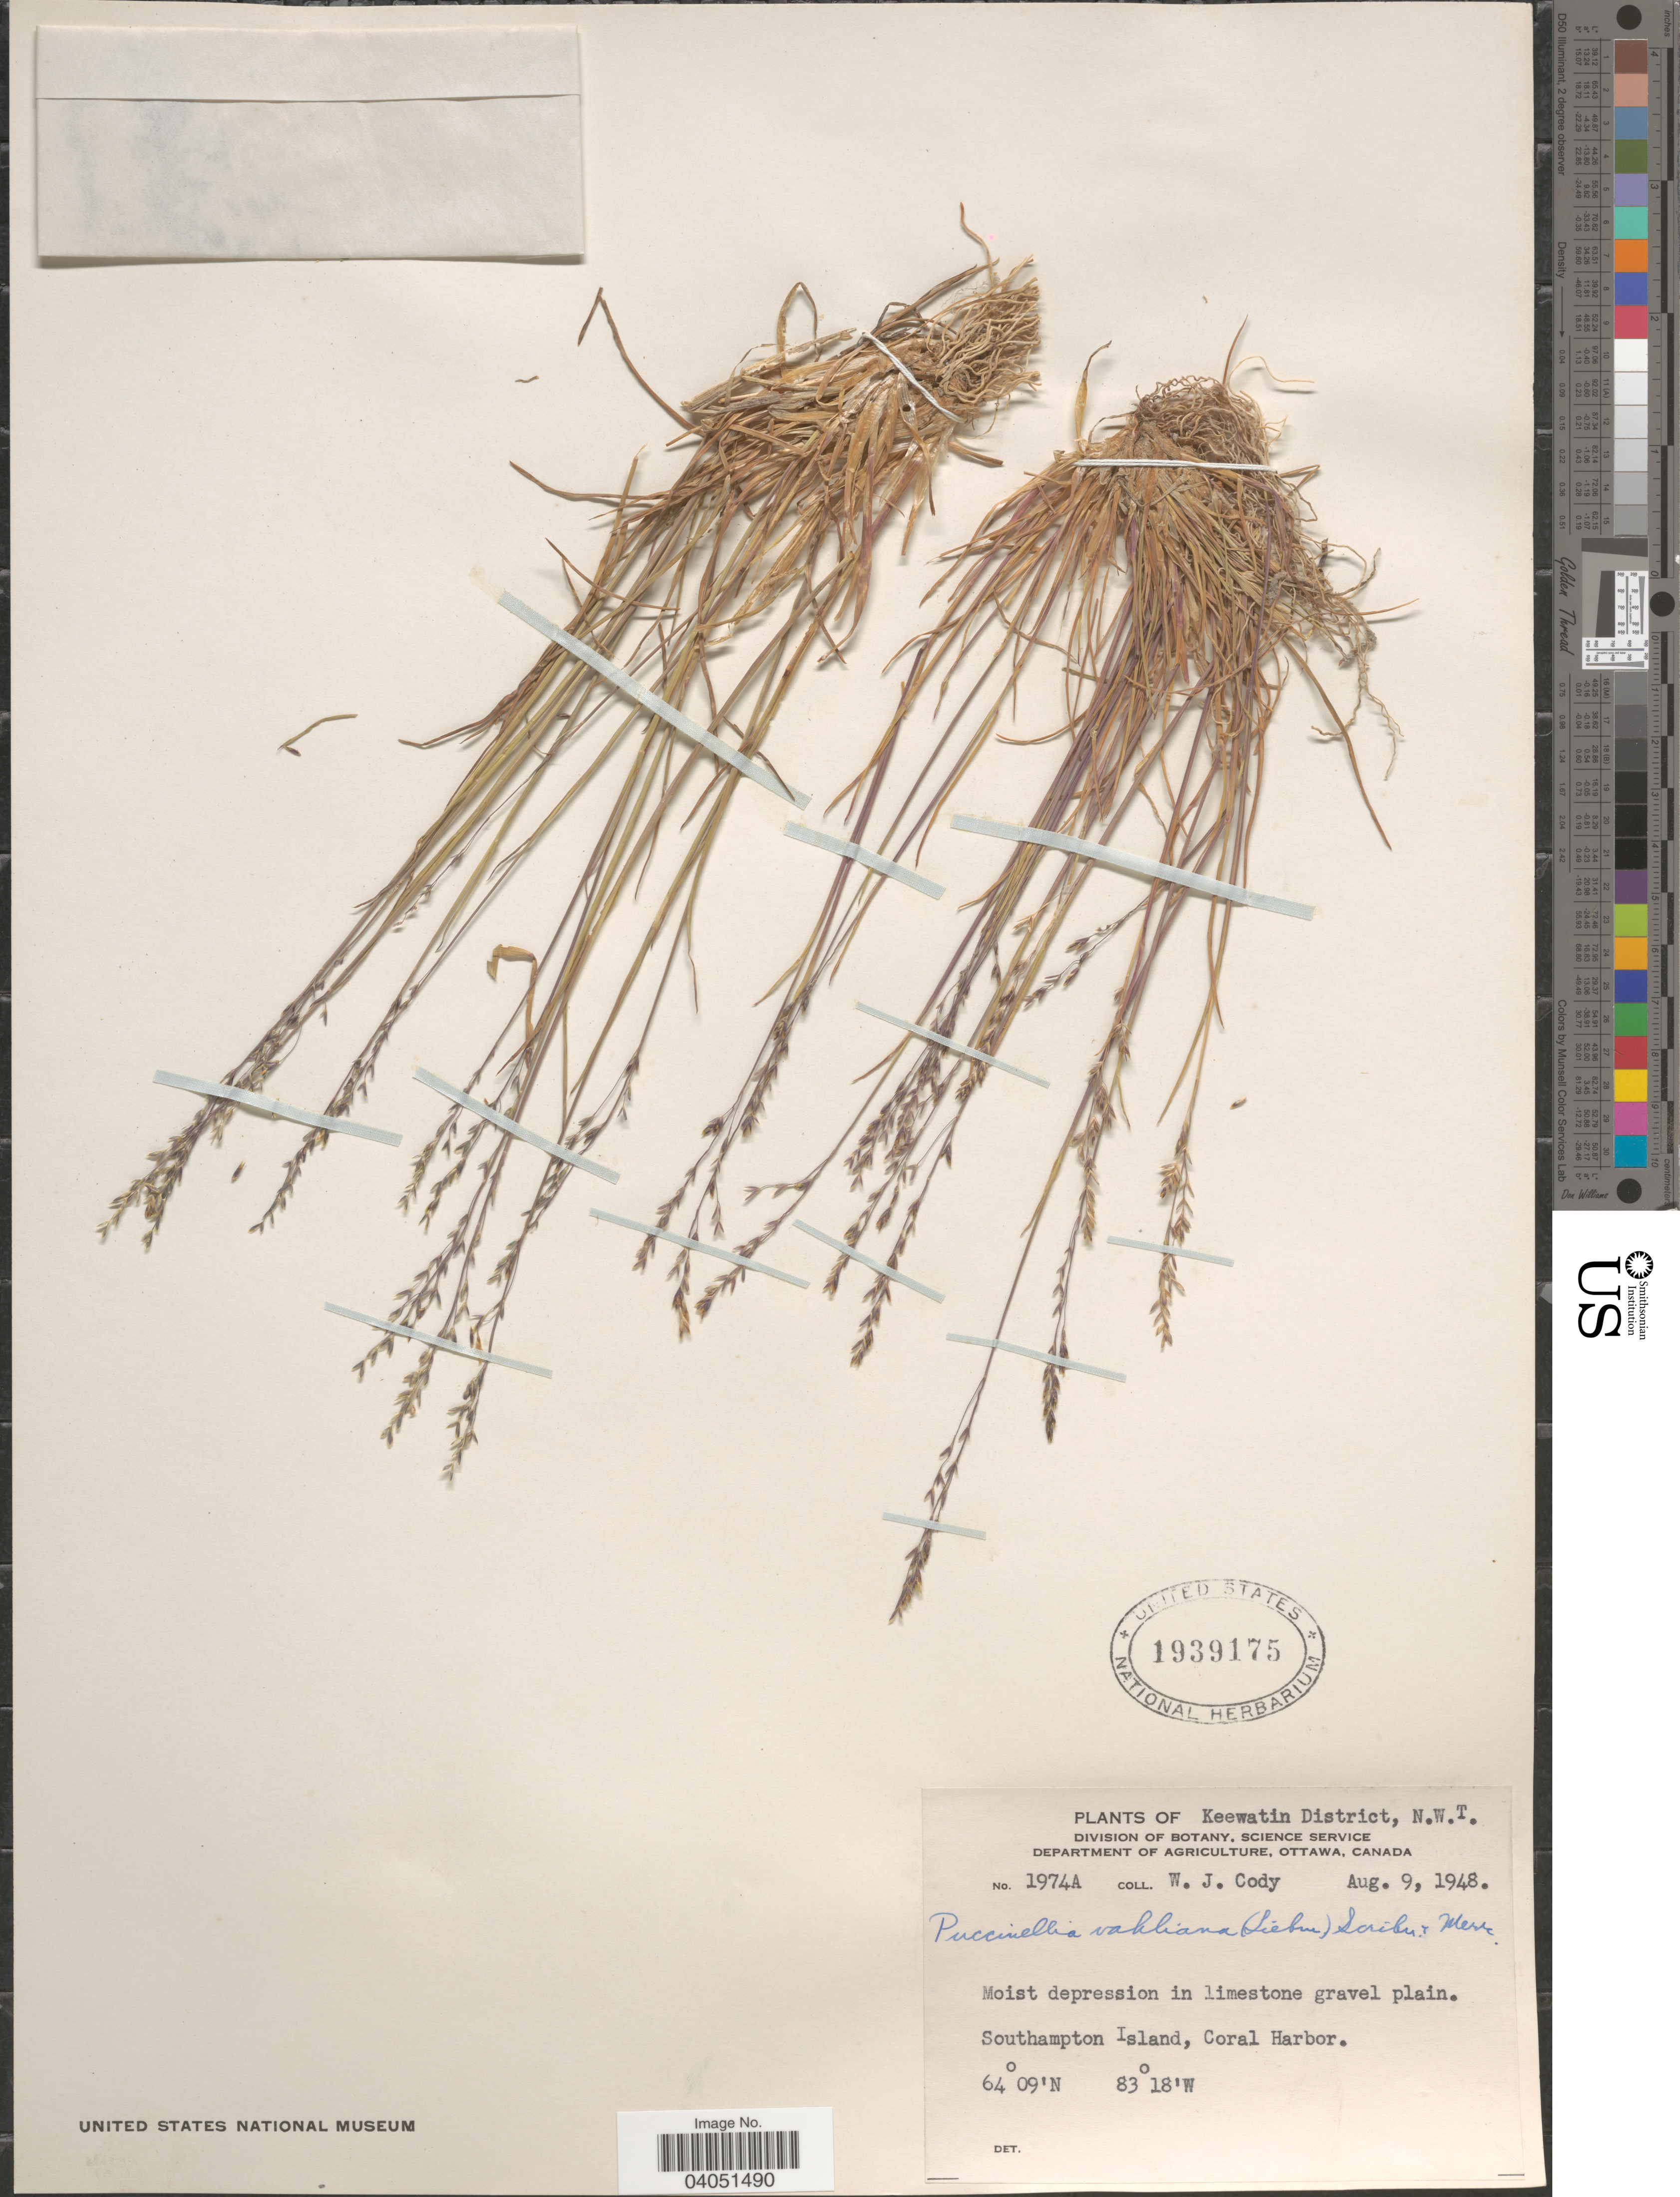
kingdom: Plantae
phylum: Tracheophyta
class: Liliopsida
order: Poales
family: Poaceae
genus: Puccinellia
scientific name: Puccinellia vahliana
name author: (Lange) Fernald & Weath.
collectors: W. Cody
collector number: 1974A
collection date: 1948-08-09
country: Canada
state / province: Northwest Territories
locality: Keewatin Dist. Moist depression in limestone gravel plain. Southampton Island, Coral Harbor.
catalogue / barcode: US 1939175